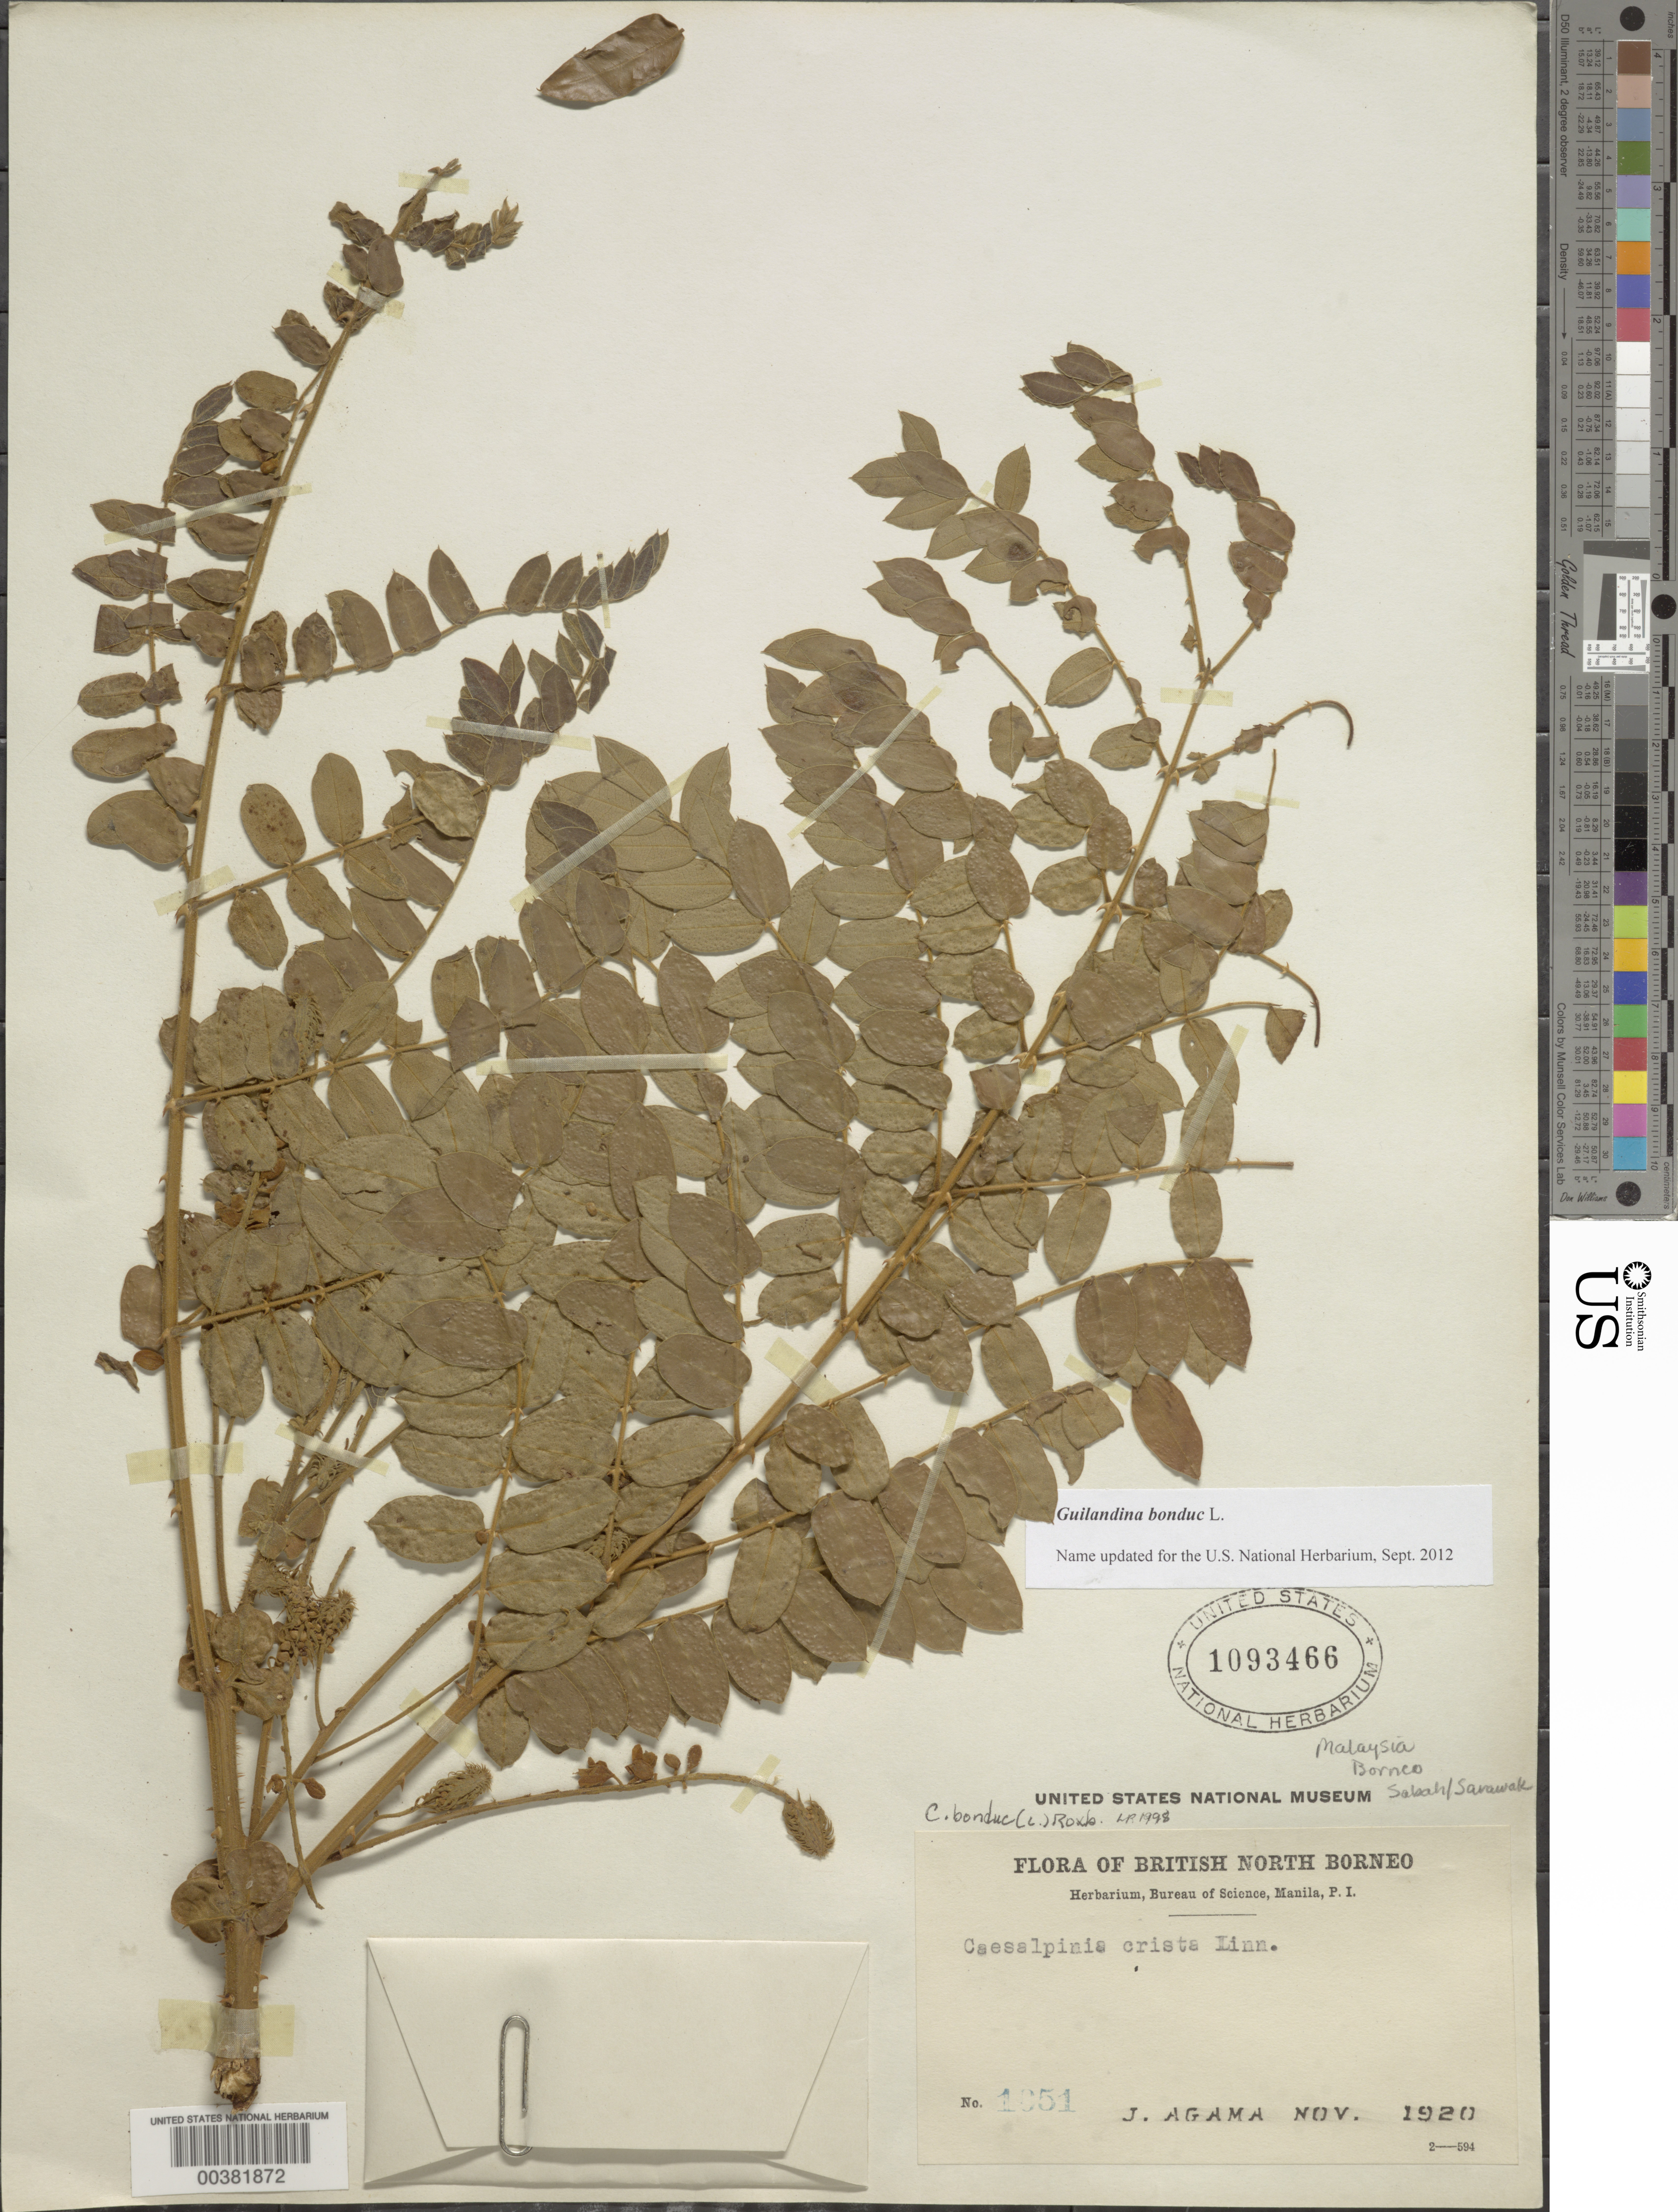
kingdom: Plantae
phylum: Tracheophyta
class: Magnoliopsida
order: Fabales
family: Fabaceae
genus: Guilandina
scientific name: Guilandina bonduc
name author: L.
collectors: J. Agama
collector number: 1051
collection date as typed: Nov 1920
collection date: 1920-11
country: Malaysia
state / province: Sabah / Sarawak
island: Borneo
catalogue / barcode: US 1093466